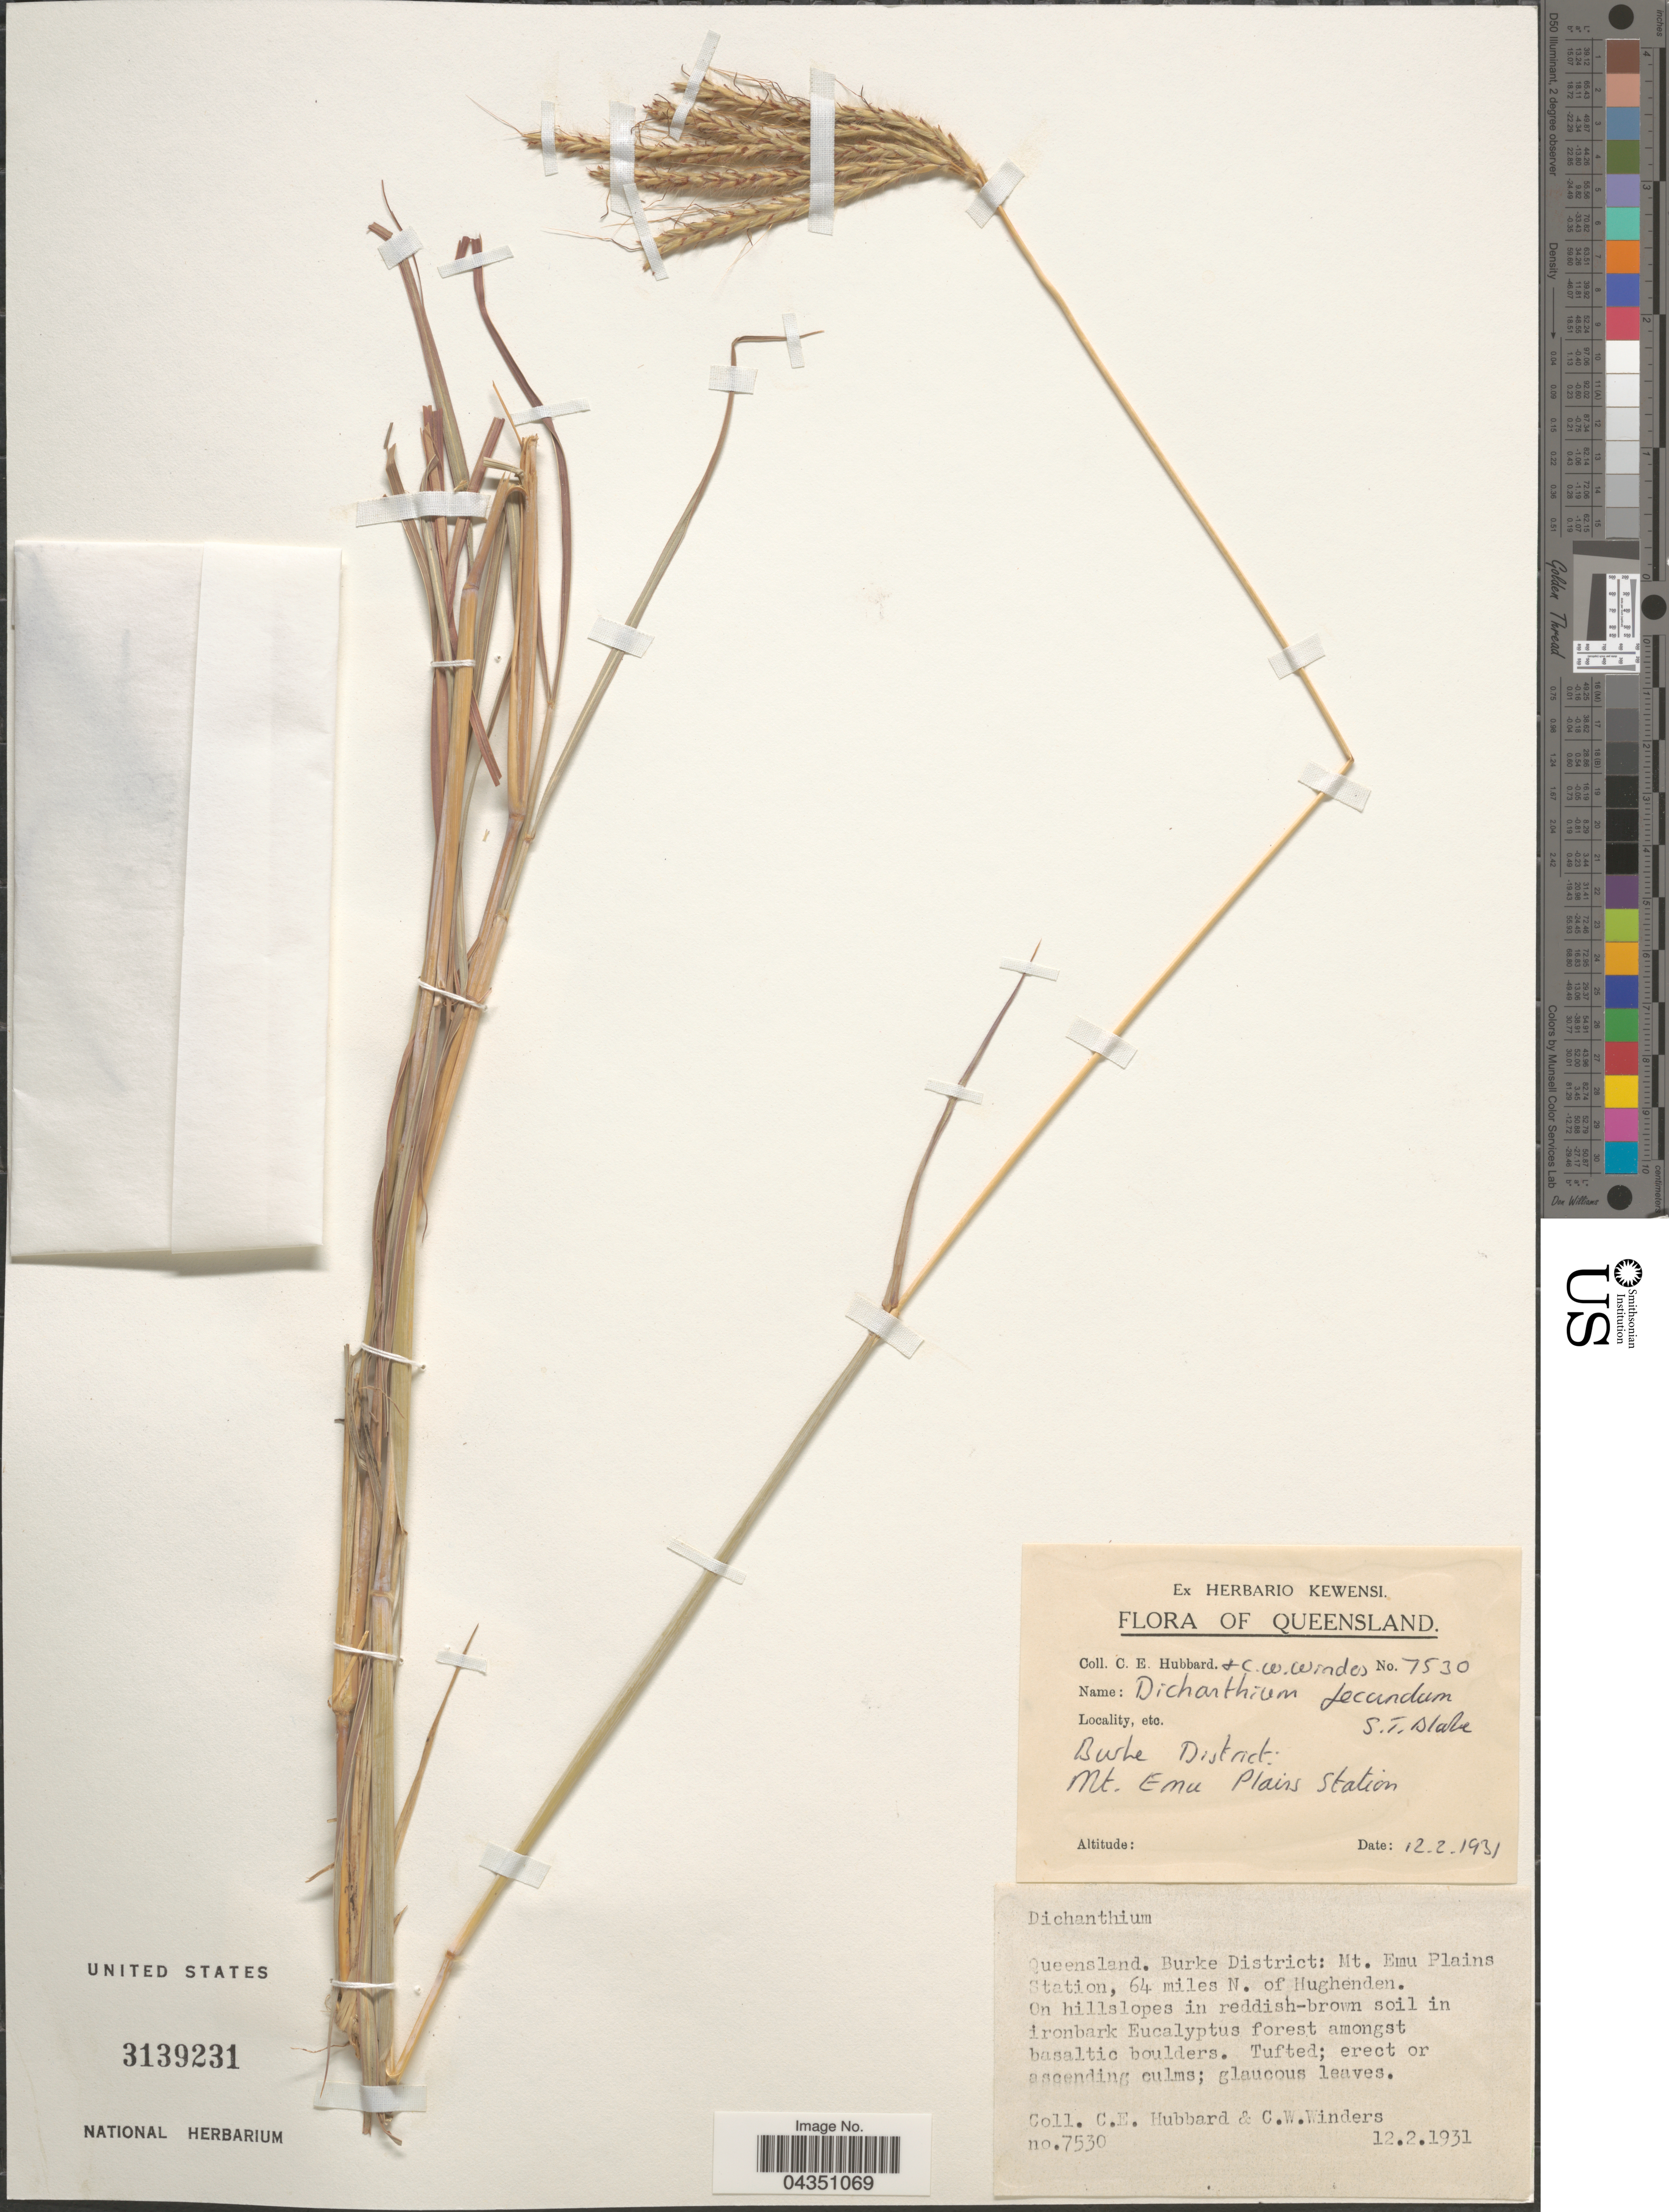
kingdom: Plantae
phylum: Tracheophyta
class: Liliopsida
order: Poales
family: Poaceae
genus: Dichanthium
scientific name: Dichanthium fecundum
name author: S.T. Blake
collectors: C. E. Hubbard & C. Winders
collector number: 7530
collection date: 1931-02-12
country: Australia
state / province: Queensland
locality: Burke District. Mt. Emu Plains Station. Burke District: Mt. Emu Plains Station, 64 miles N. of Hughenden.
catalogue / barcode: US 3139231